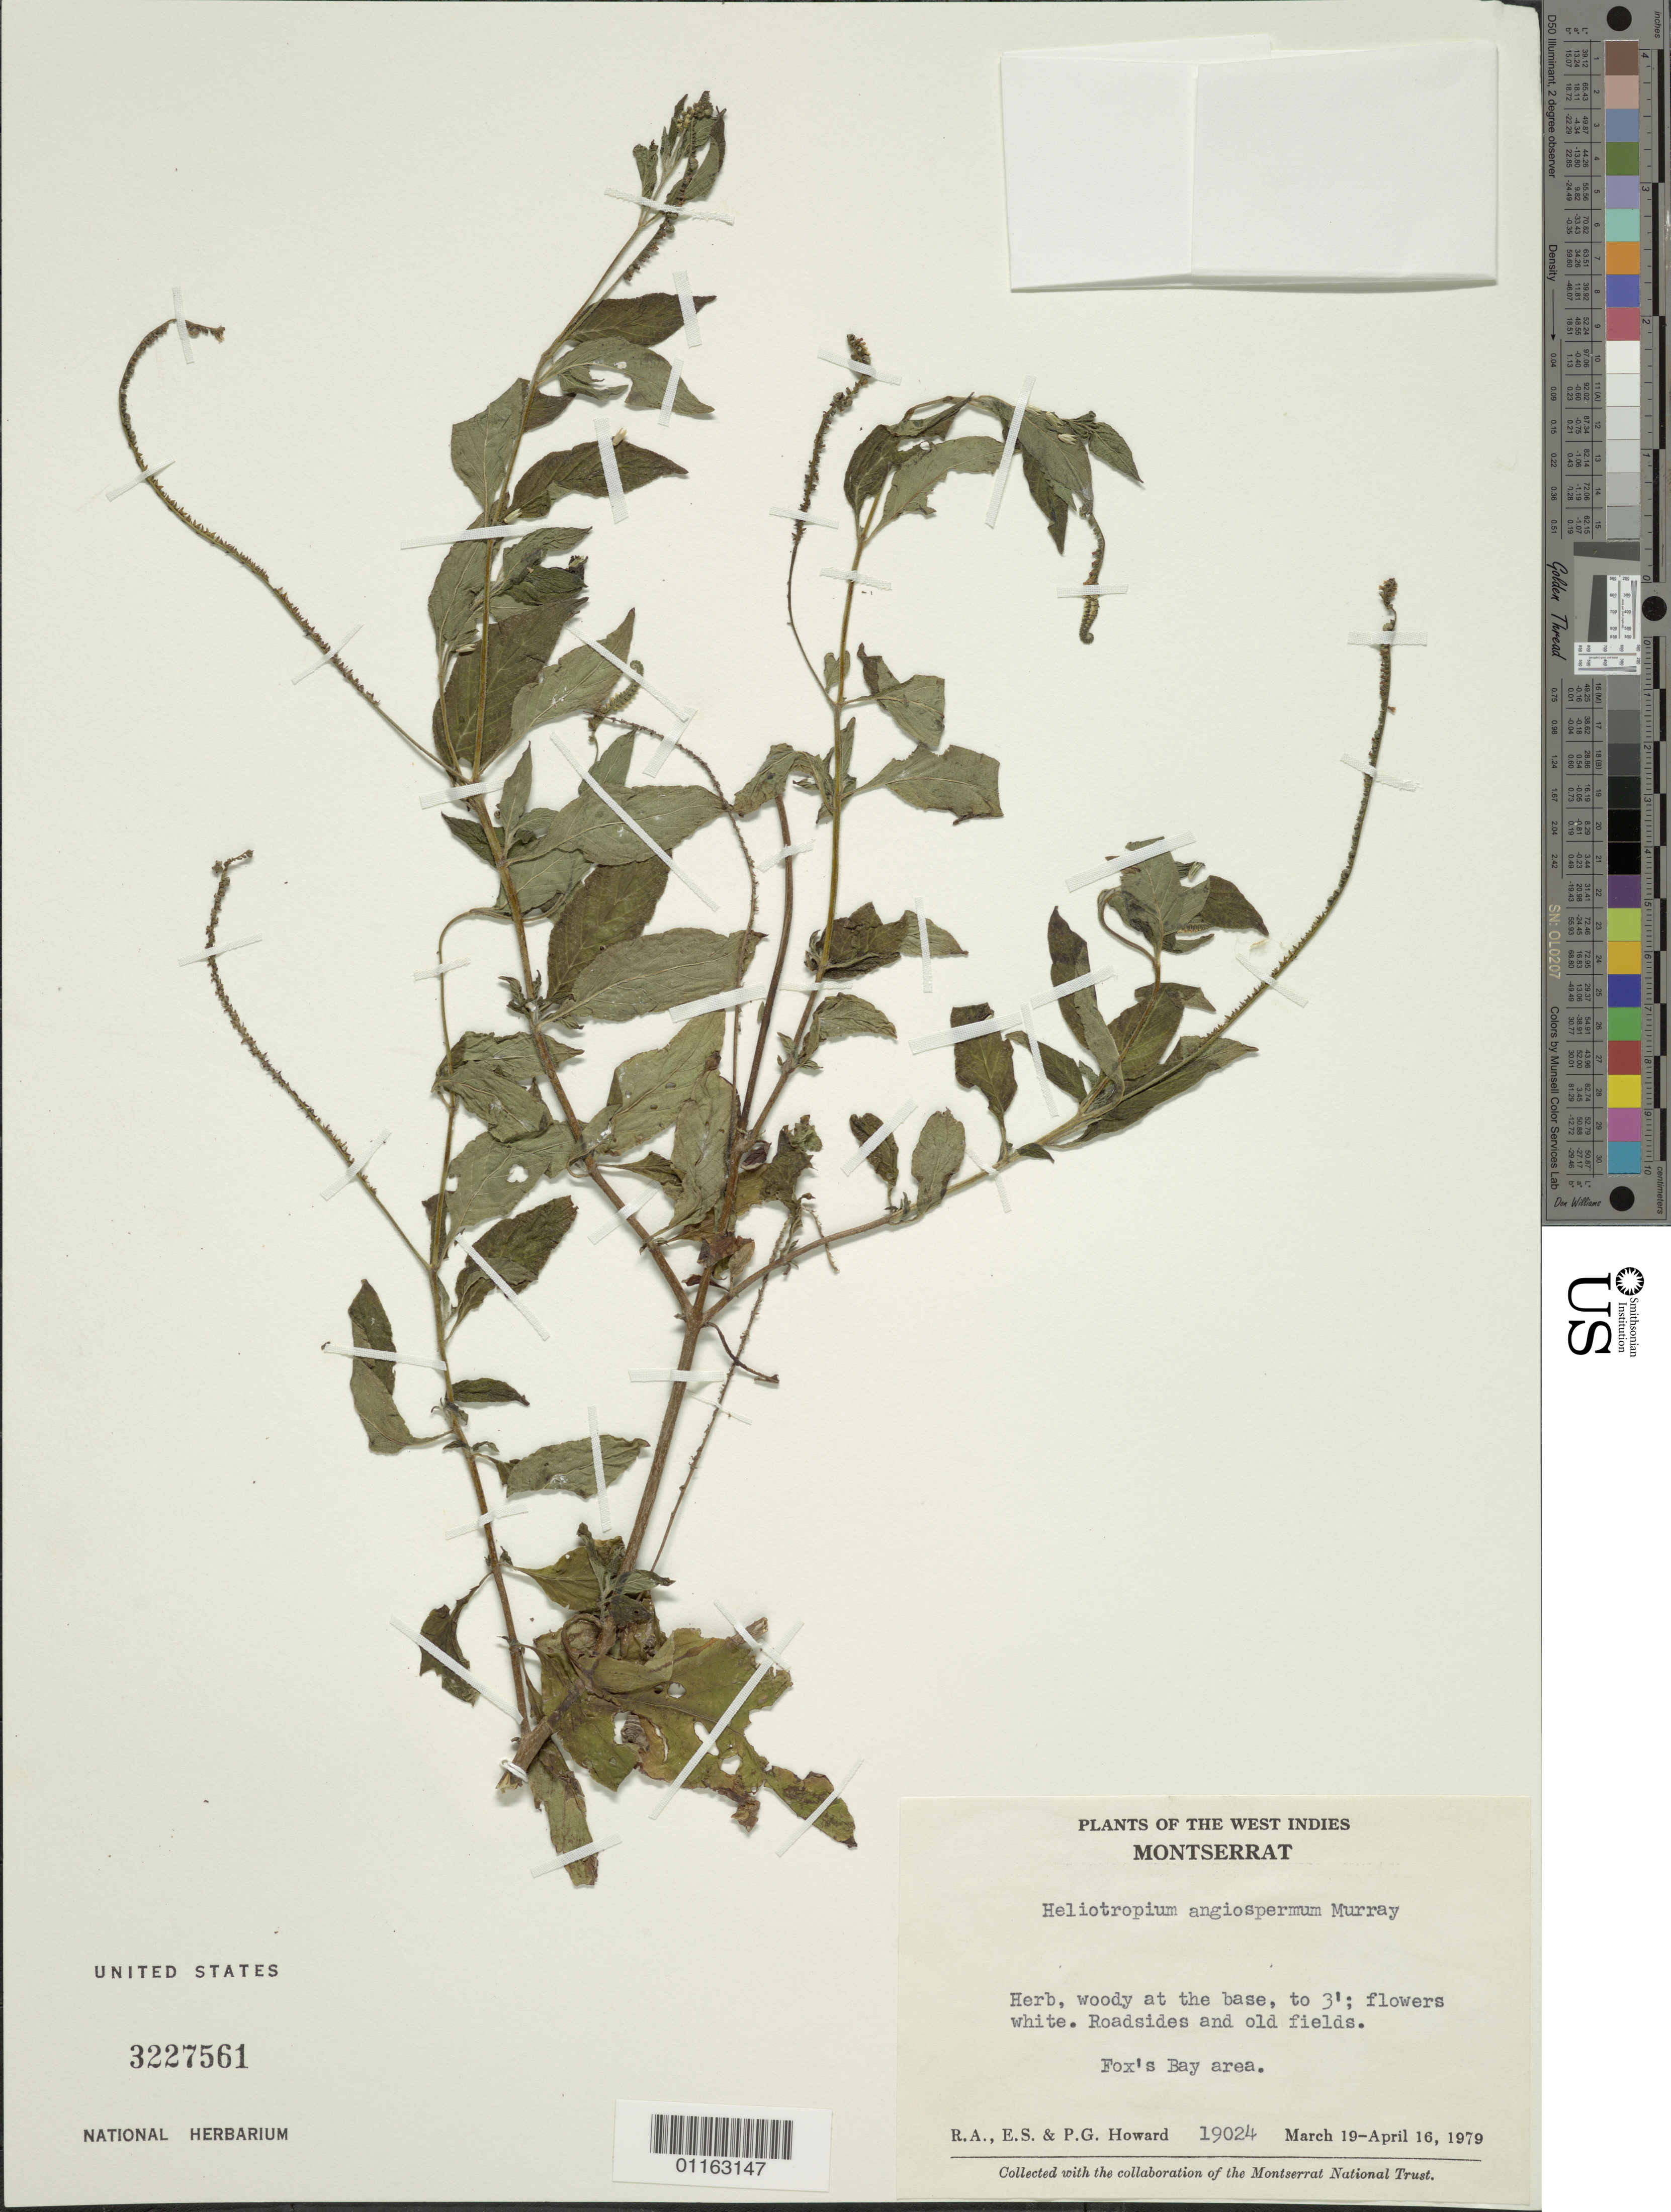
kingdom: Plantae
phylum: Tracheophyta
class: Magnoliopsida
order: Boraginales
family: Heliotropiaceae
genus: Heliotropium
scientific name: Heliotropium angiospermum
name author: Murray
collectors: R. A. Howard, E. S. Howard & P. Howard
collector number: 19024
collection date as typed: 19 Mar 1979 to 16 Apr 1979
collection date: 1979-03-19/1979-04-16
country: Montserrat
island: Montserrat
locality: Fox's bay area; roadsides and old fields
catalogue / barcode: US 3227561